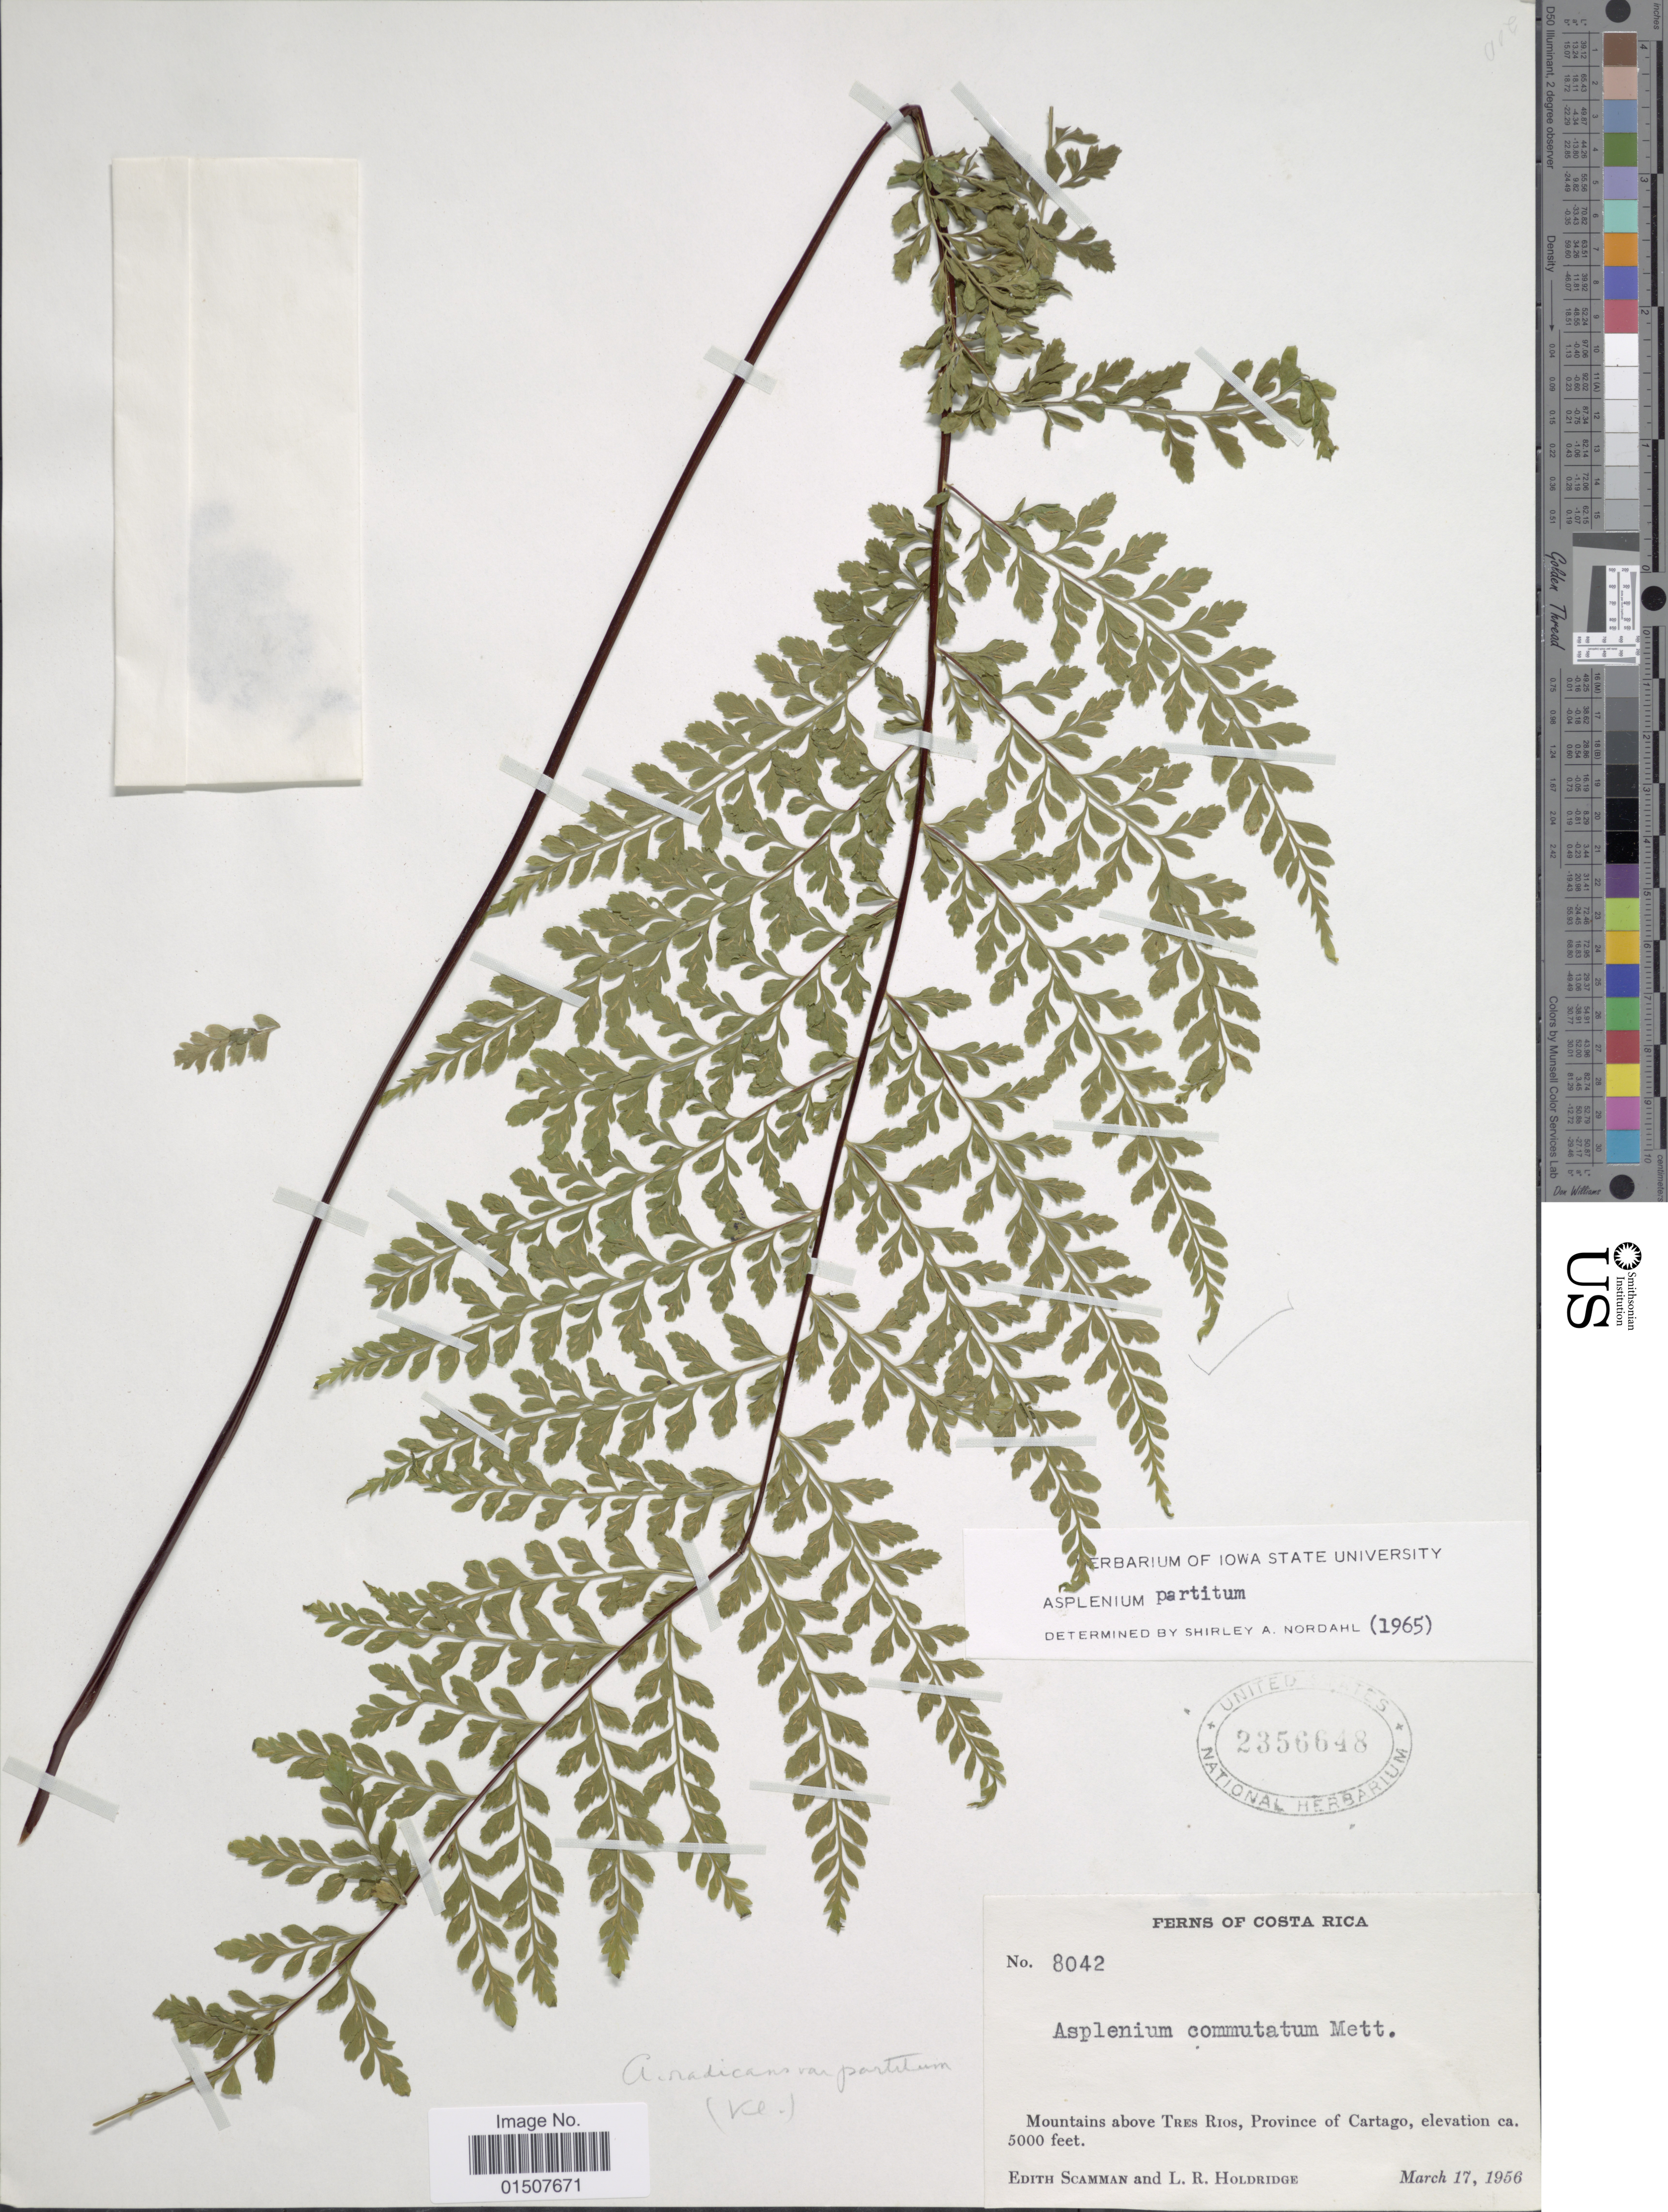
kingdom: Plantae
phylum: Tracheophyta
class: Polypodiopsida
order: Polypodiales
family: Aspleniaceae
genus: Asplenium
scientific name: Asplenium radicans var. dentatum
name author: (Klotzsch) Bonap.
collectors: E. Scamman & L. Holdridge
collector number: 8042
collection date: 1956-03-17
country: Costa Rica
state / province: Cartago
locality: Mountains above Tres Rios, Province of Cartago.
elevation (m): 1524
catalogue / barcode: US 2356648